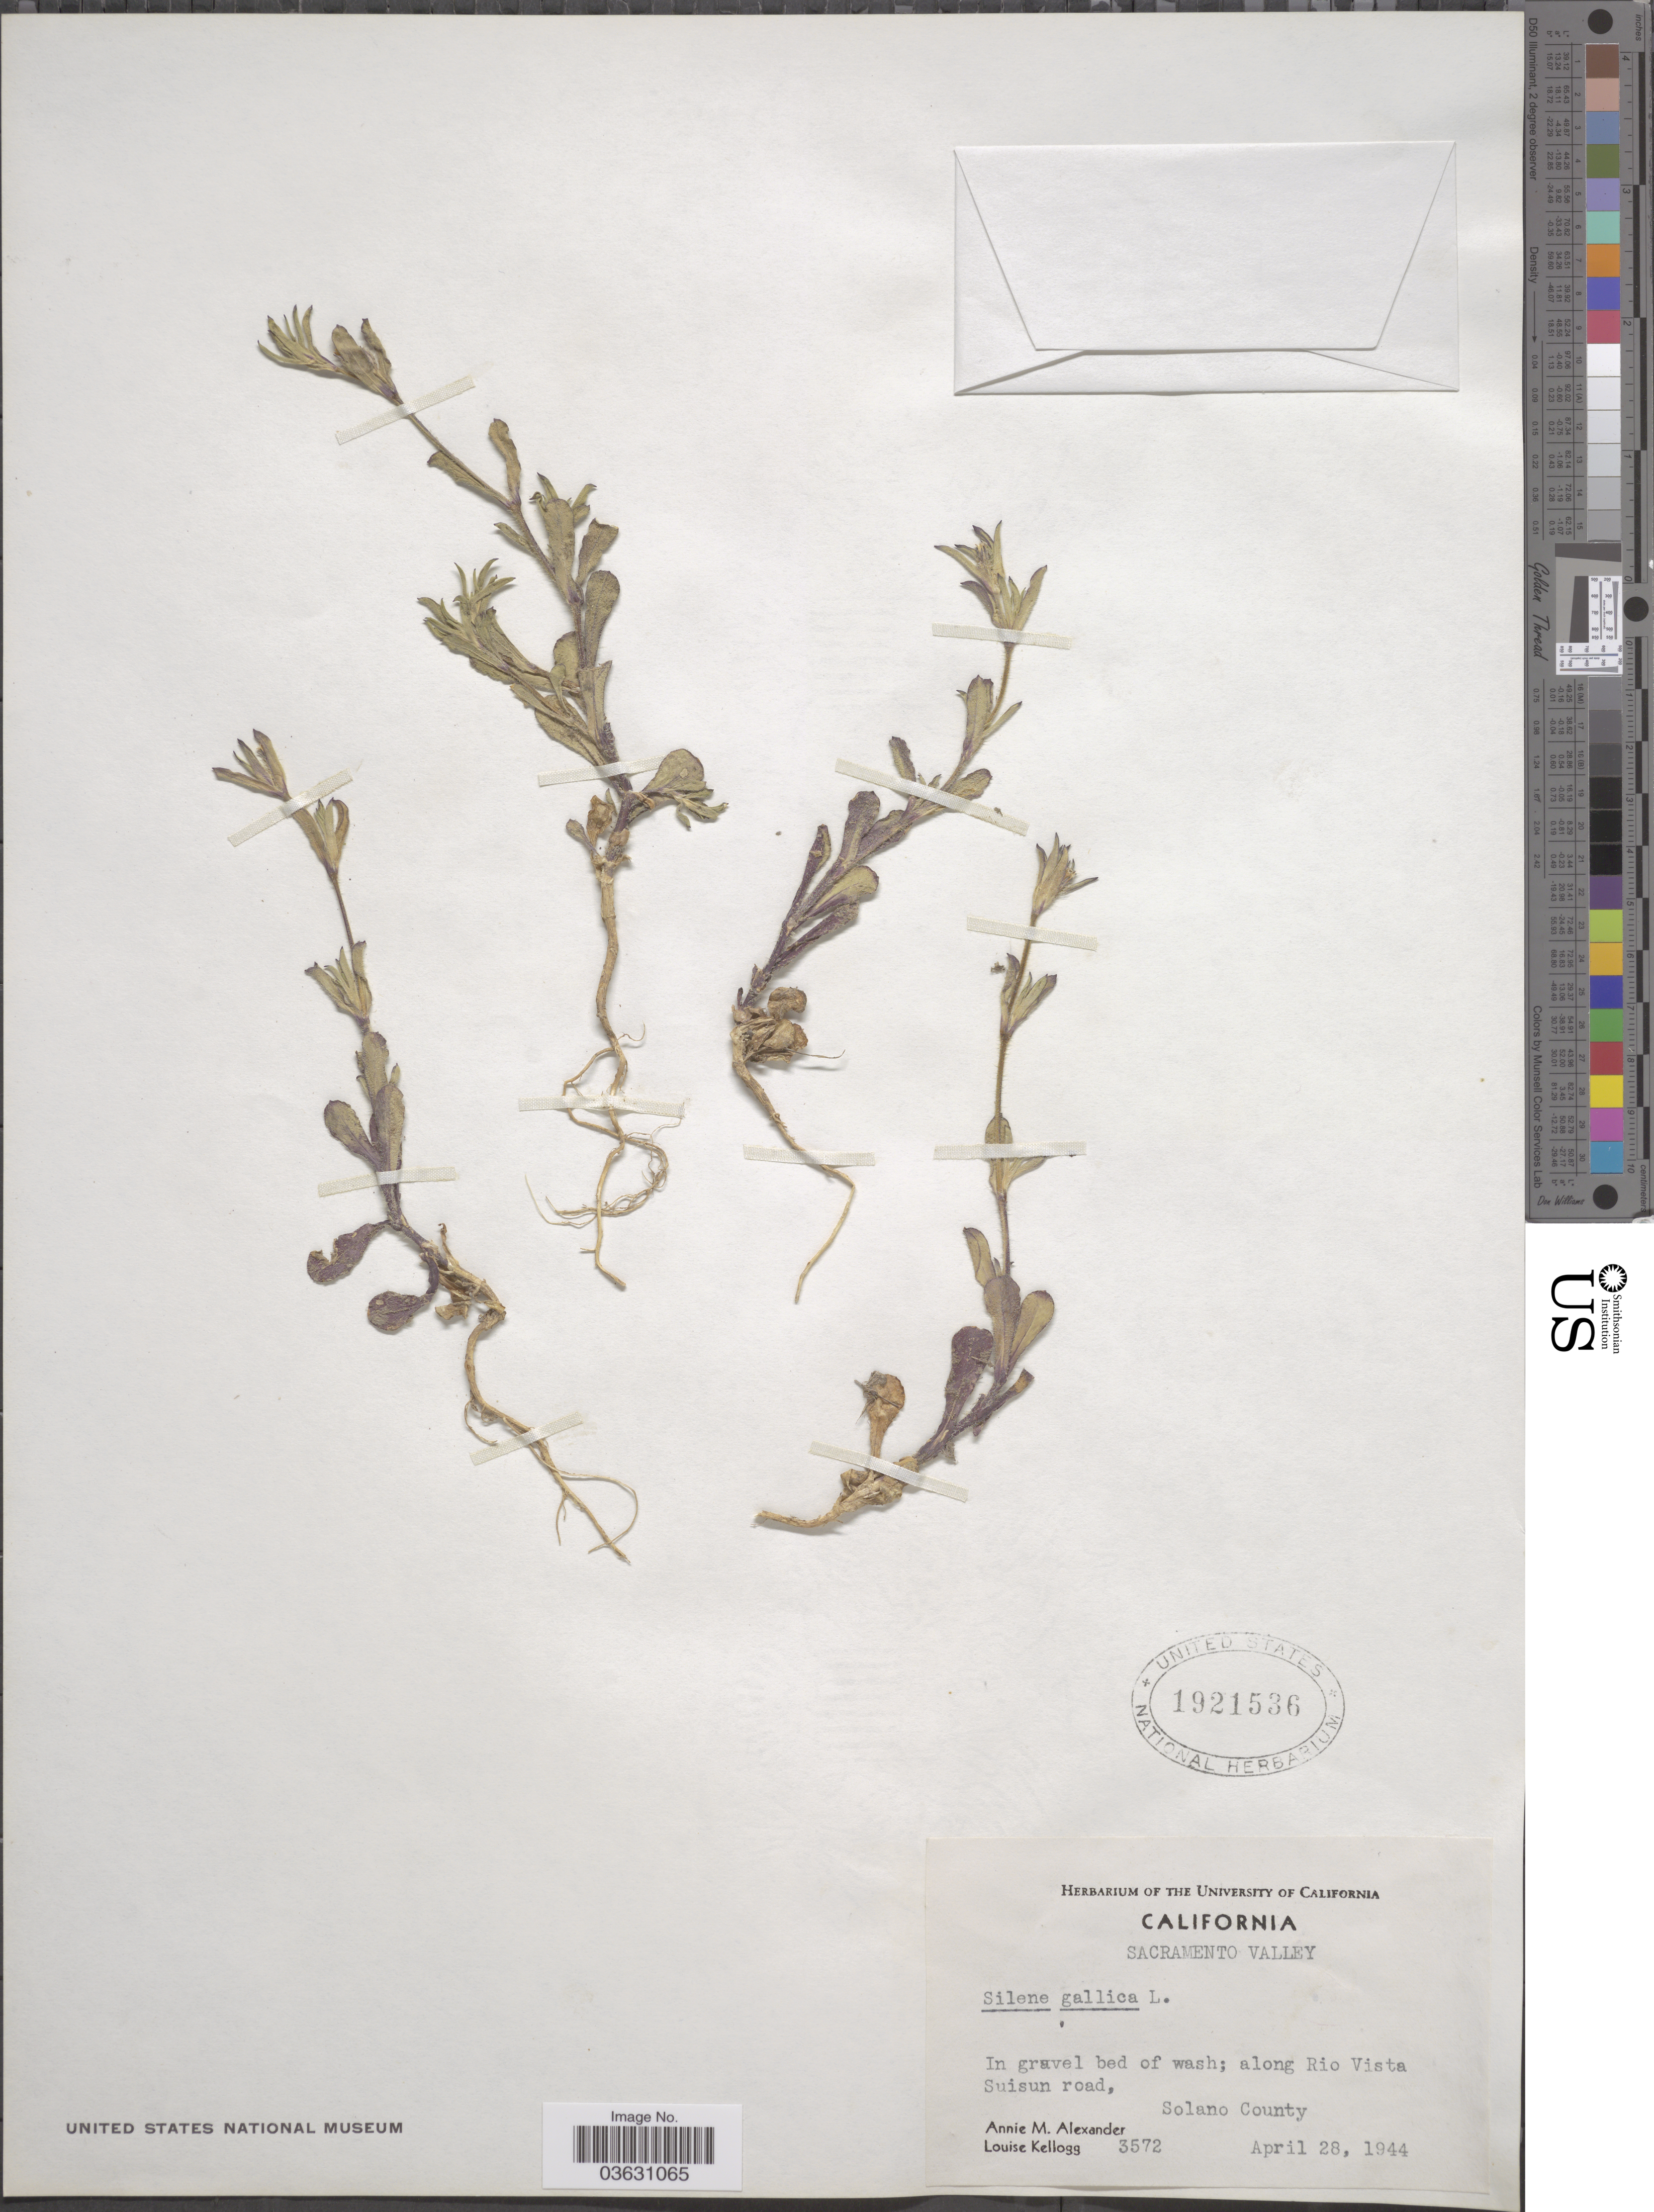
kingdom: Plantae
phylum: Tracheophyta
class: Magnoliopsida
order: Caryophyllales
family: Caryophyllaceae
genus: Silene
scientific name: Silene gallica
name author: L.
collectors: A. M. Alexander & L. Kellogg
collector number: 3572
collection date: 1944-04-28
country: United States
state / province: California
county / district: Solano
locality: Sacramento Valley. Along Rio Vista Suisun road, Solano County.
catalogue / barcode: US 1921536